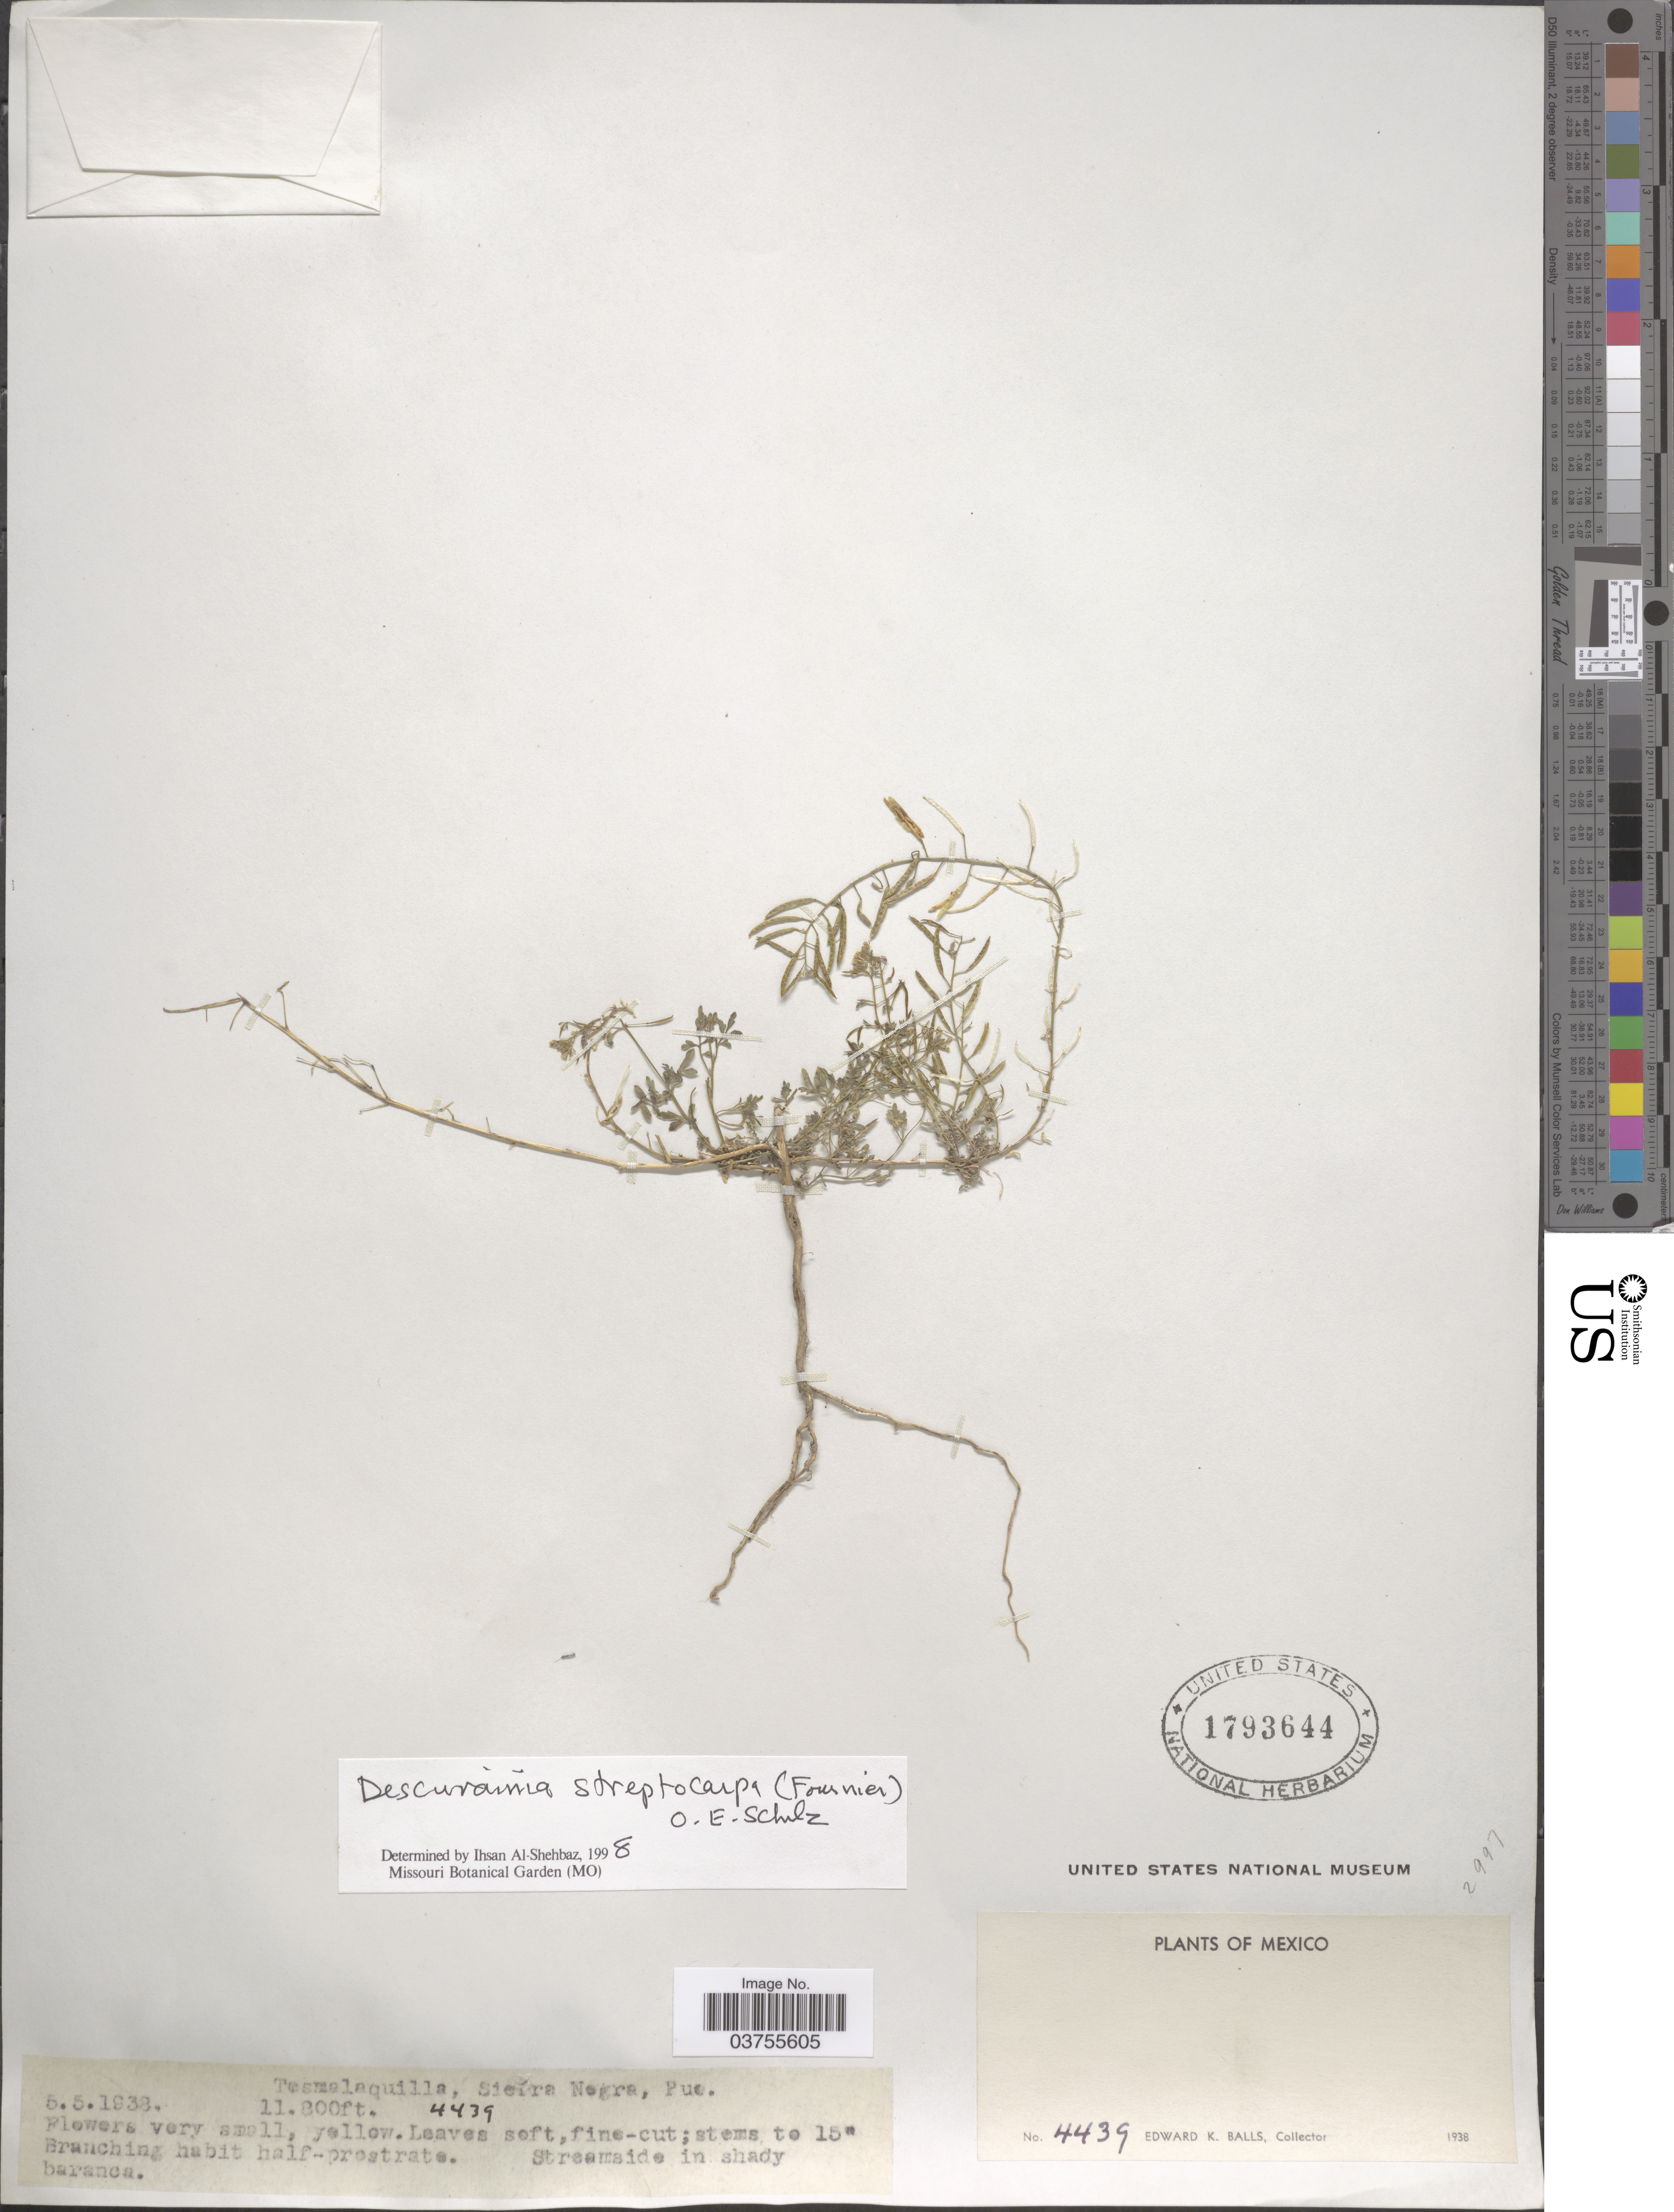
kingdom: Plantae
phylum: Tracheophyta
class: Magnoliopsida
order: Brassicales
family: Brassicaceae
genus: Descurainia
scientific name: Descurainia streptocarpa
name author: (E. Fourn. & C.A. Mey.) O.E. Schulz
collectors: E. K. Balls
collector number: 4439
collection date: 1938-05-05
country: Mexico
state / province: Puebla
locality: Tesmalaquilla, Sierra Negra.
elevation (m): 3597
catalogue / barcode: US 1793644